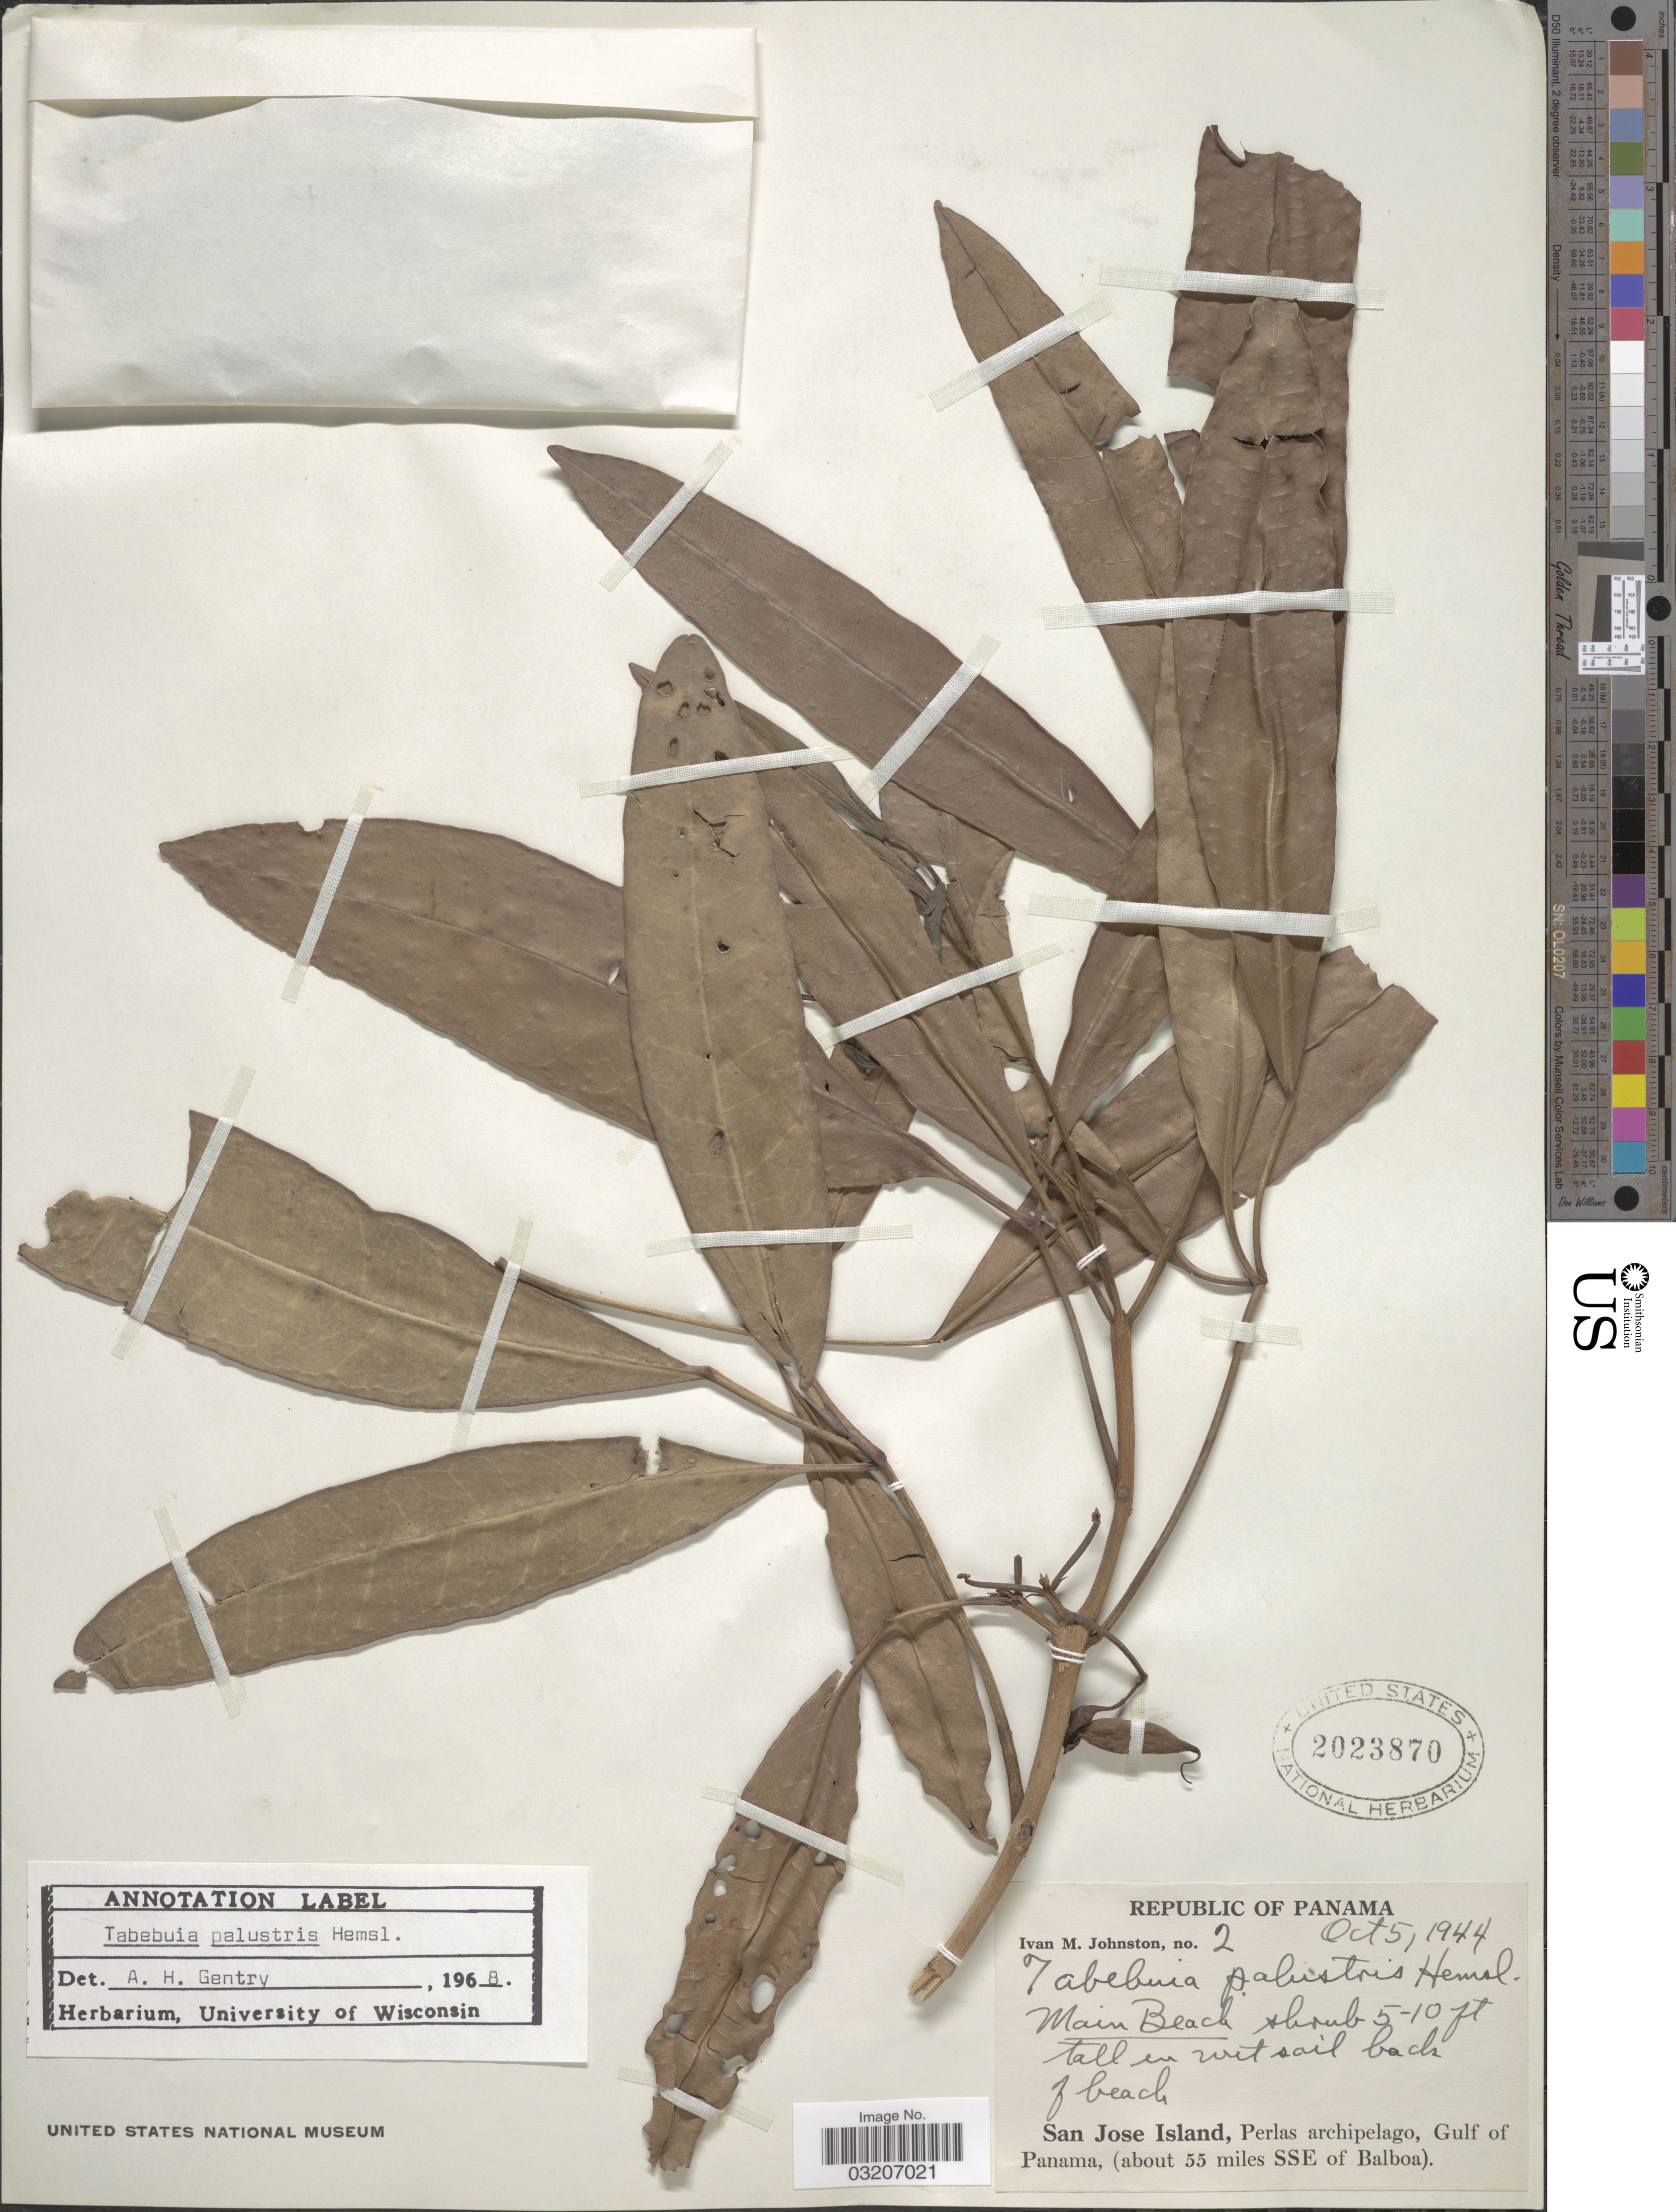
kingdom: Plantae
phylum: Tracheophyta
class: Magnoliopsida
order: Lamiales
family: Bignoniaceae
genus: Tabebuia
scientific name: Tabebuia palustris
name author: Hemsl.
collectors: I.M. Johnston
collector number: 2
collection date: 1944-10-05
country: Panama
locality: Main Beach. San Jose Island, Perlas archipelago, Gulf of Panama, (about 55 miles SSE of Balboa).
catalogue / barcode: US 2023870